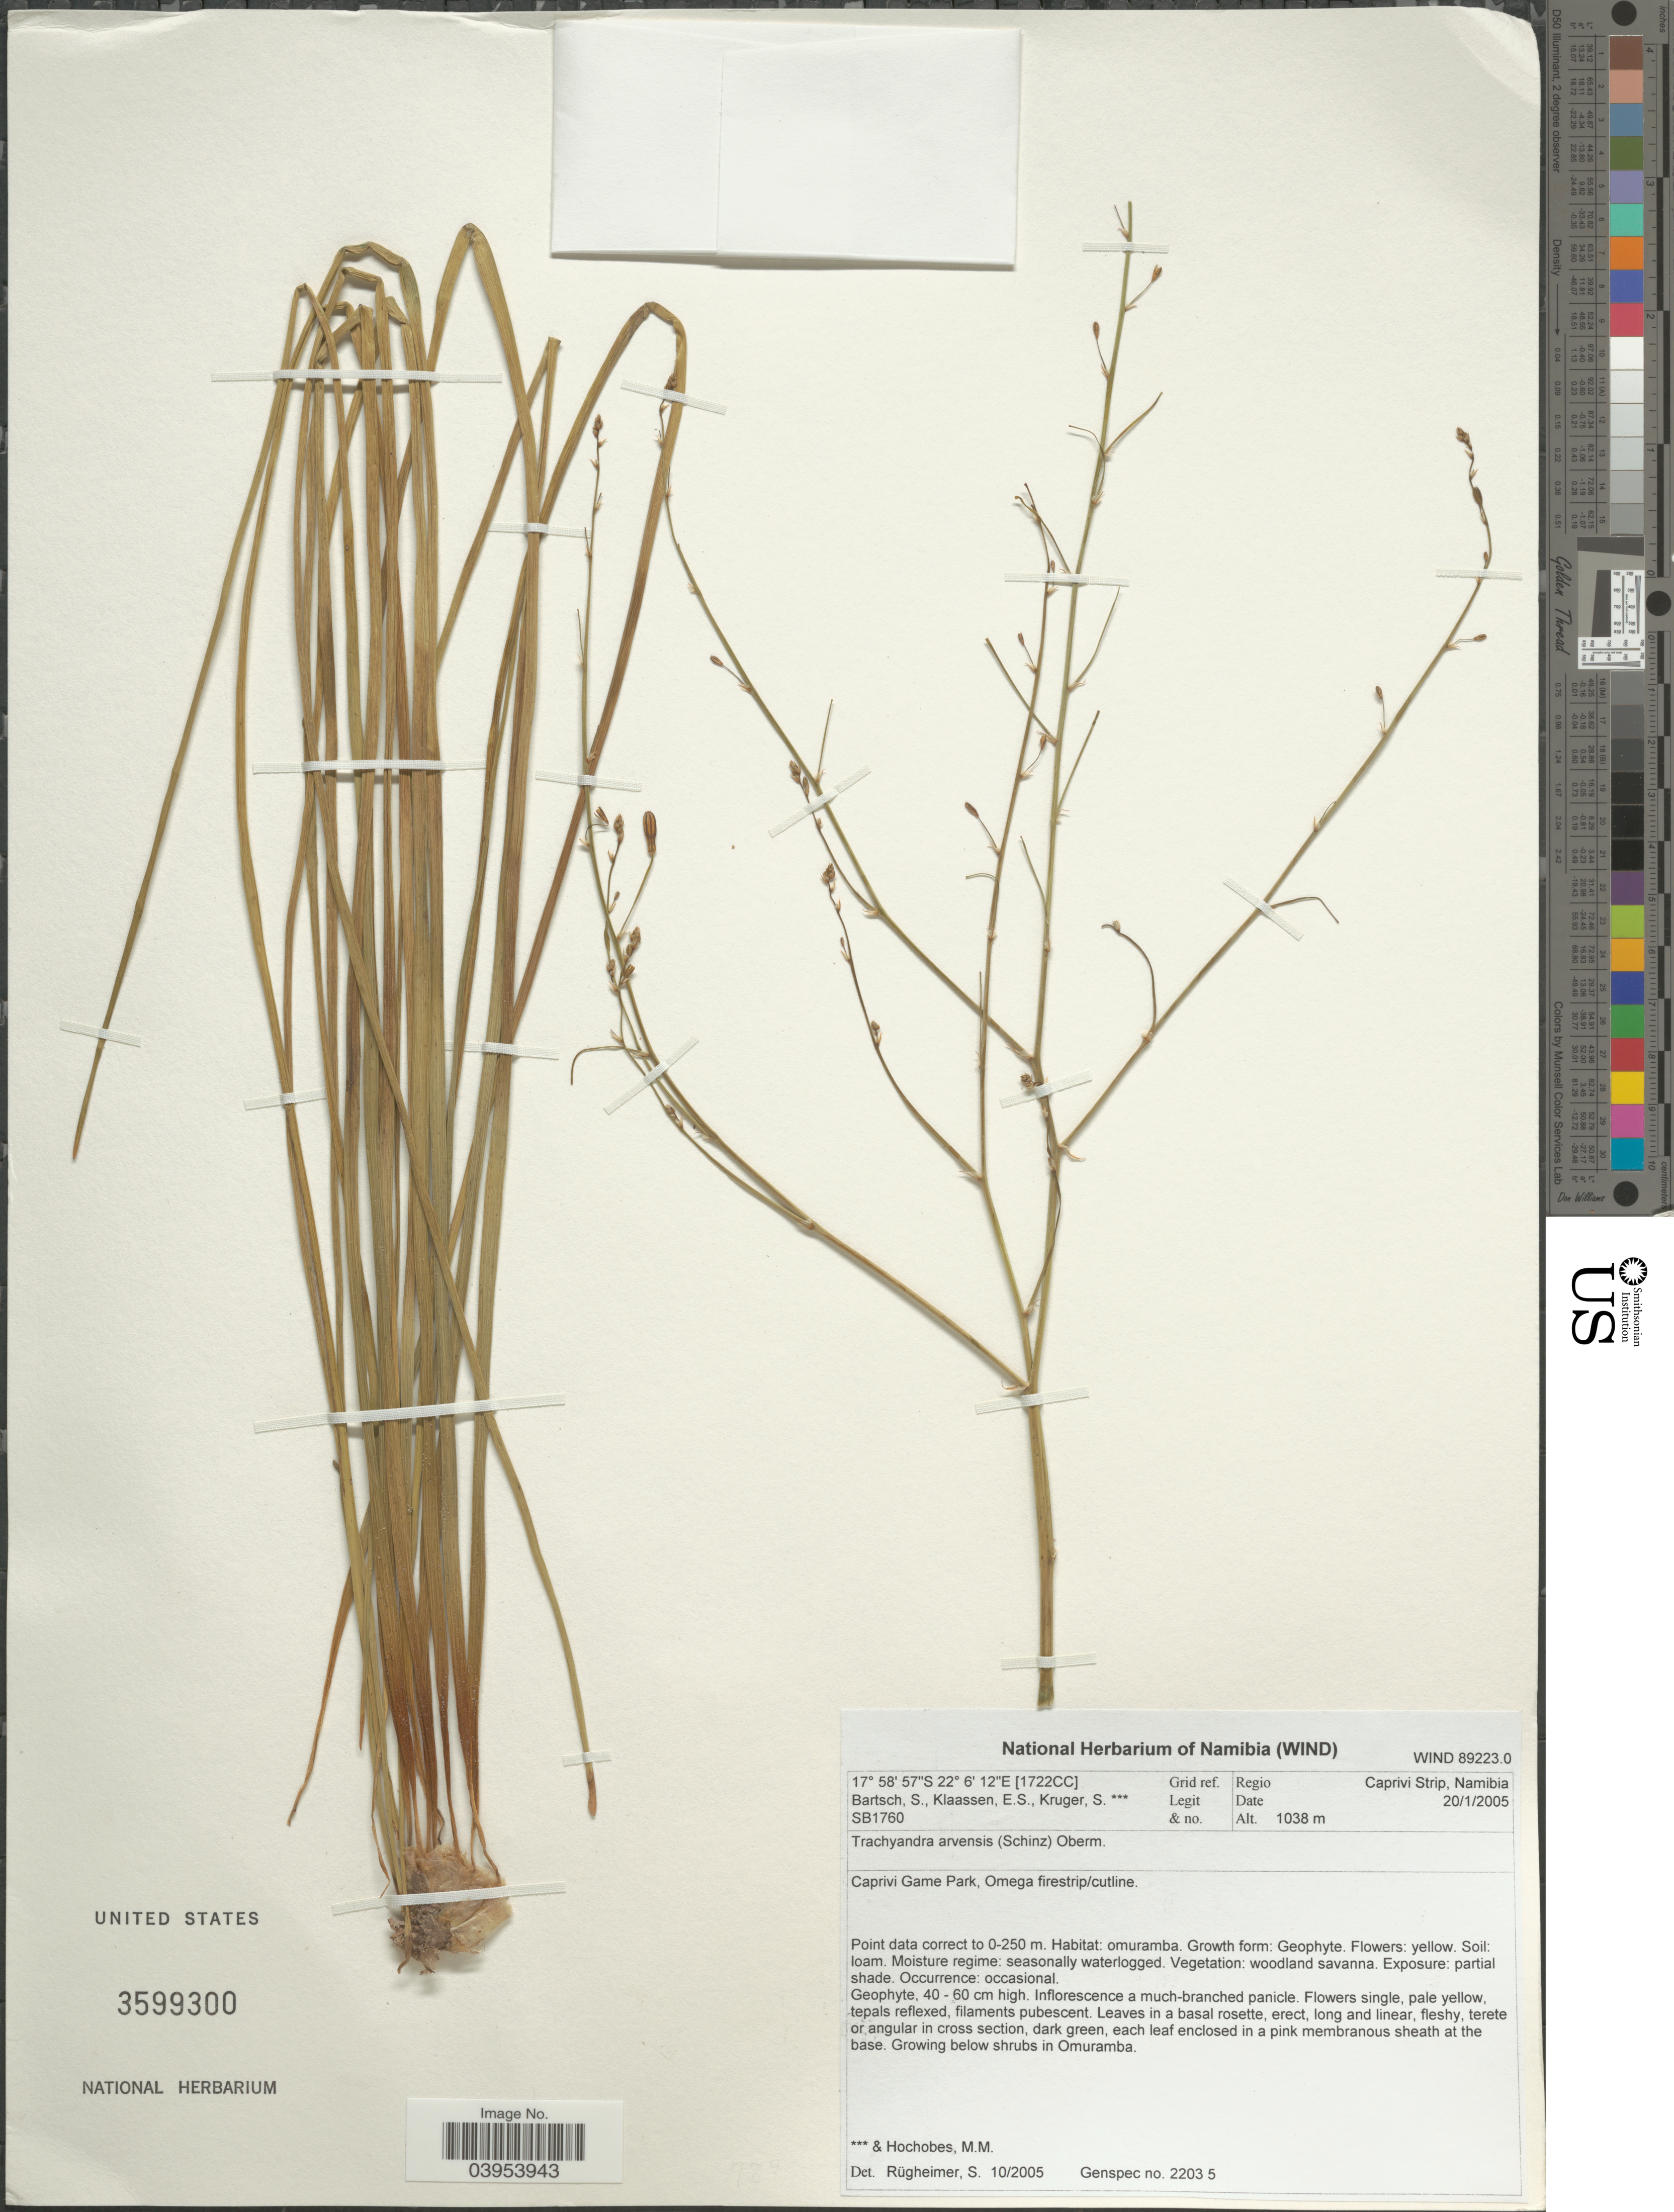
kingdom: Plantae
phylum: Tracheophyta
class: Liliopsida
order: Asparagales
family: Asphodelaceae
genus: Trachyandra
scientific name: Trachyandra arvensis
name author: (Schinz) Oberm.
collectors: S. Bartsch, E. S. Klaassen, S. Kruger & M. Hochobes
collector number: SB1760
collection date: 2005-01-20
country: Namibia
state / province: Caprivi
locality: [1722CC] Grid ref. Regio Caprivi Strip. Caprivi Game Park, Omega firestrip/cutline. In Omuramba.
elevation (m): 1038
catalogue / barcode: US 3599300